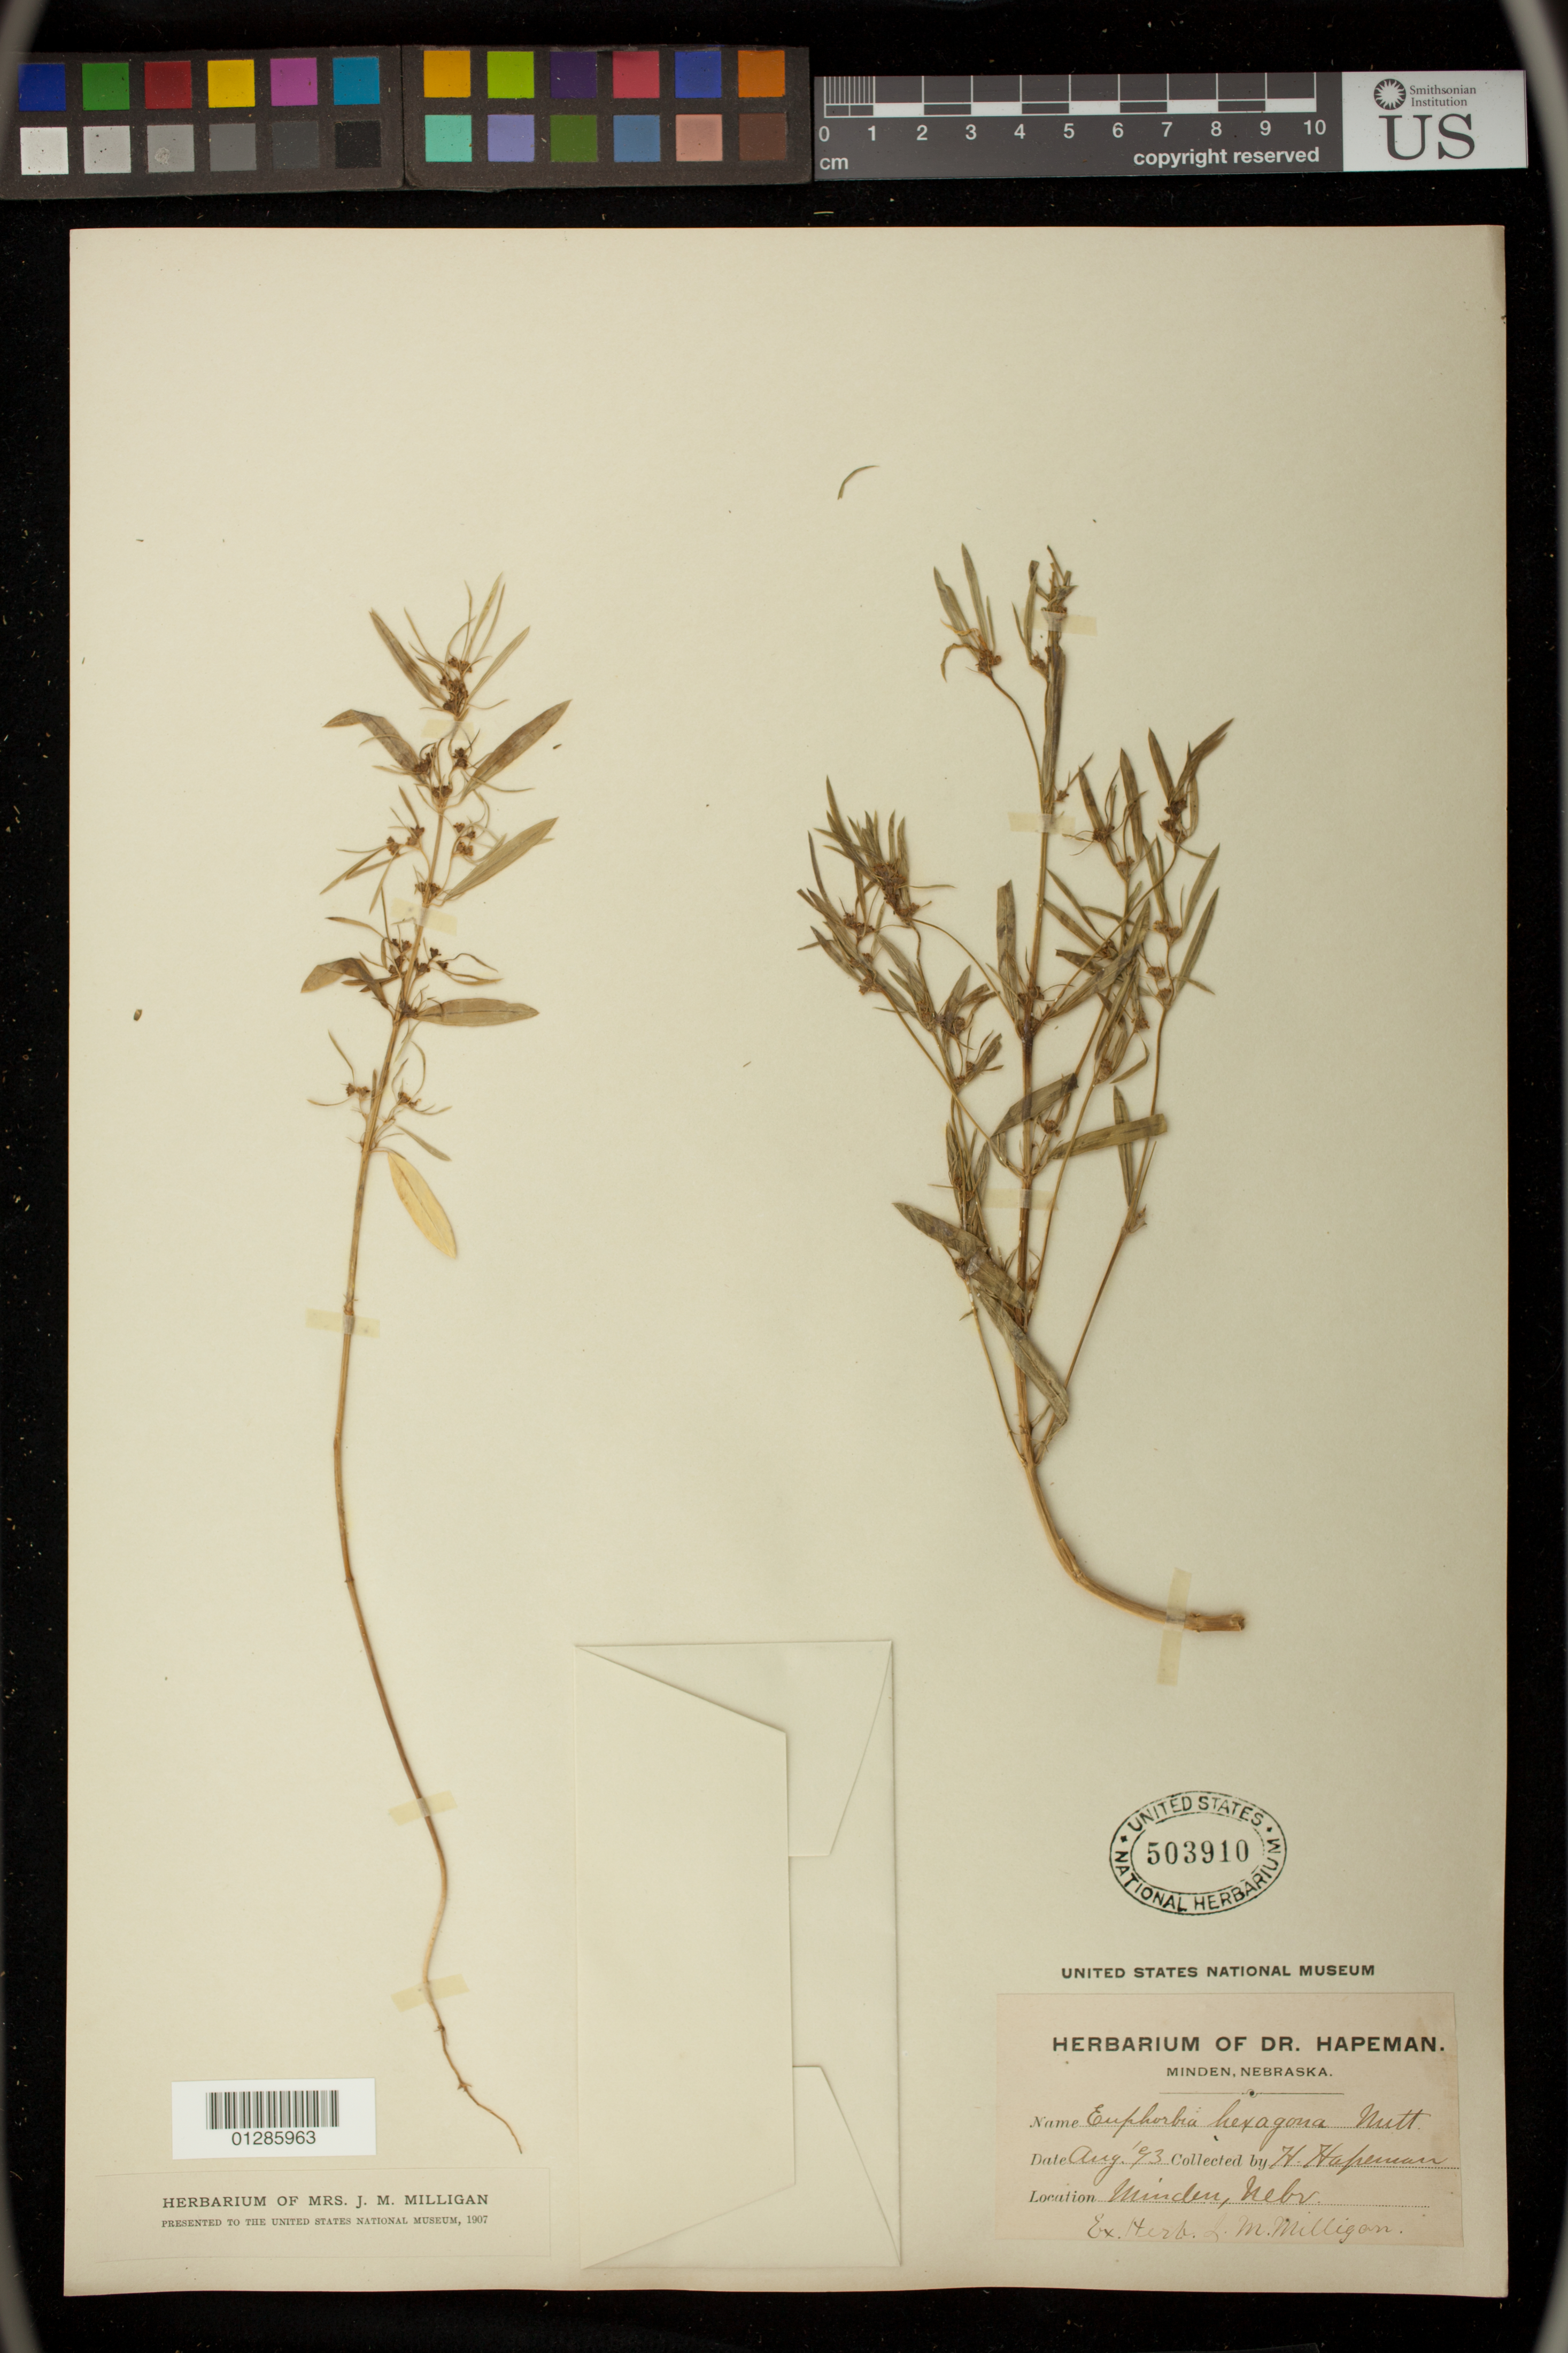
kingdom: Plantae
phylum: Tracheophyta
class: Magnoliopsida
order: Malpighiales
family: Euphorbiaceae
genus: Euphorbia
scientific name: Euphorbia hexagona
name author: Nutt. ex Spreng.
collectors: H. Hapeman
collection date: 1893-08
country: United States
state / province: Nebraska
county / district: Kearney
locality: Minden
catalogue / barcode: US 503910